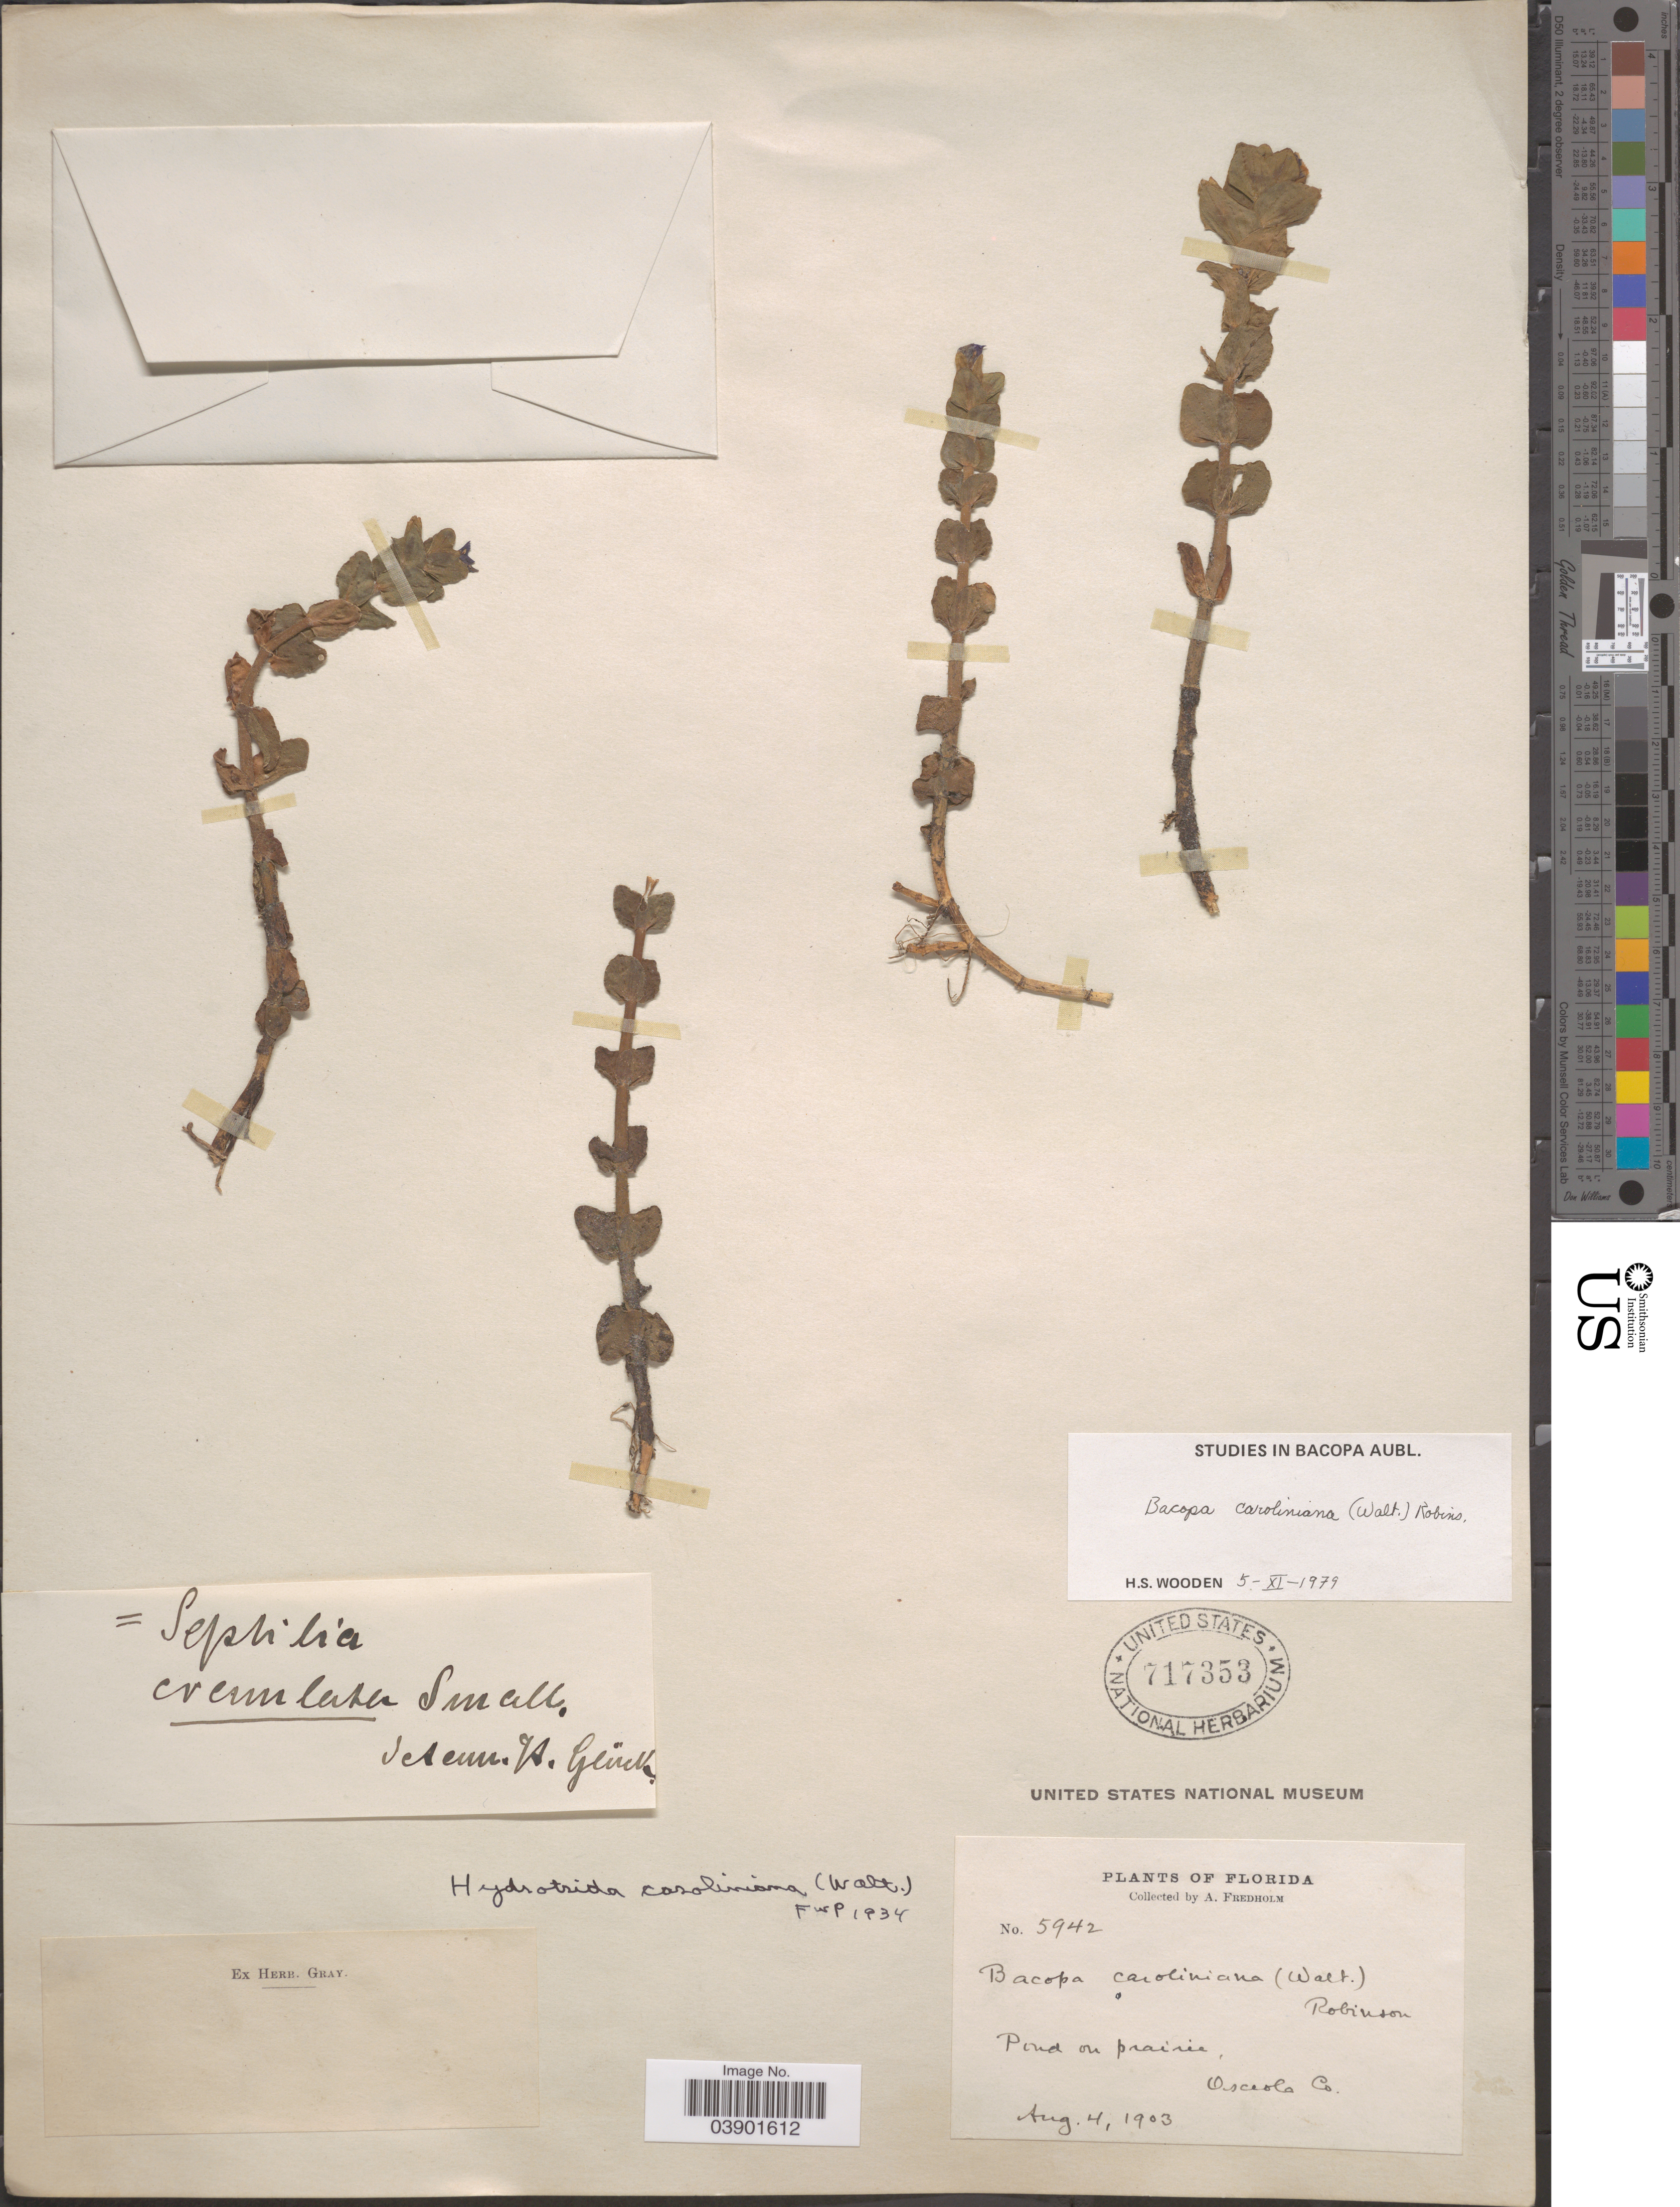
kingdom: Plantae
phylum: Tracheophyta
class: Magnoliopsida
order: Lamiales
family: Plantaginaceae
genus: Bacopa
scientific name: Bacopa caroliniana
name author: (Walter) B.L. Rob.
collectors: A. Fredholm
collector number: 5942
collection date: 1903-08-04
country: United States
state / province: Florida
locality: Osceola Co.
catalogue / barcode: US 717353